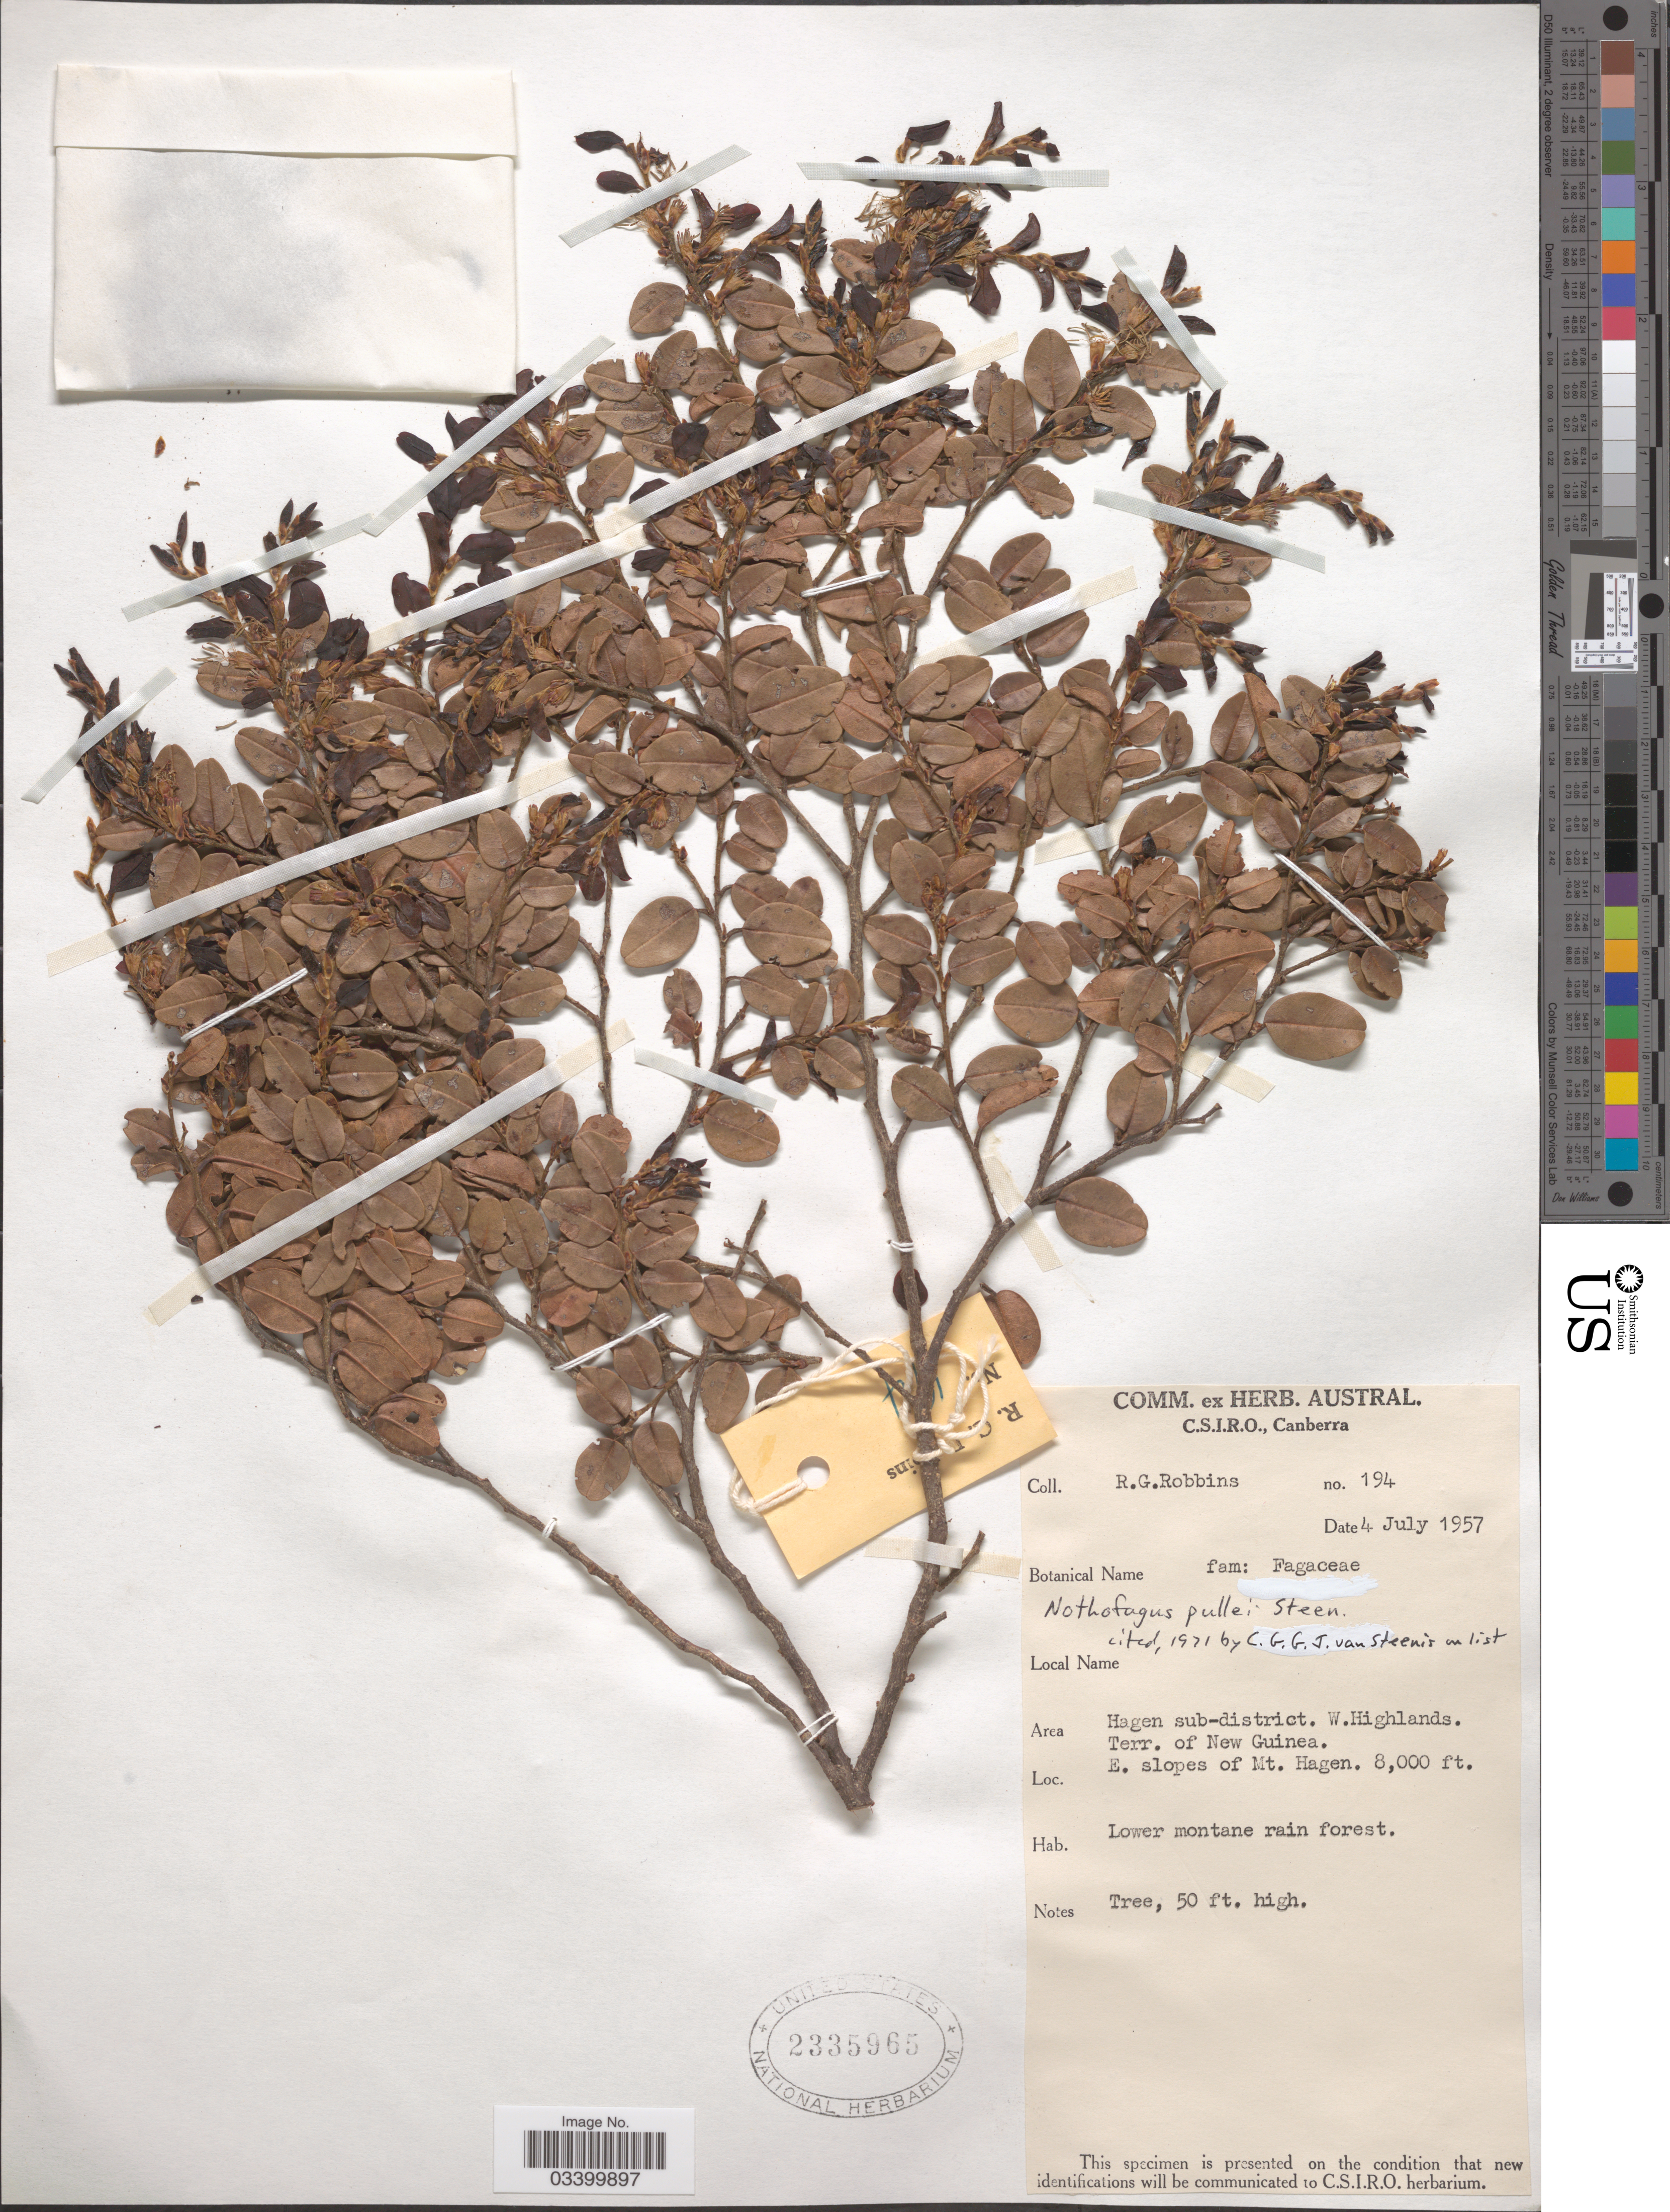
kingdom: Plantae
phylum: Tracheophyta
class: Magnoliopsida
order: Fagales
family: Nothofagaceae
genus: Nothofagus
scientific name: Nothofagus pullei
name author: Steenis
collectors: R. Robbins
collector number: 194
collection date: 1957-07-04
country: Papua New Guinea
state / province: Western Highlands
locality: Hagen sub-district. W.Highlands. Terr. of New Guinea. E. slopes of Mt. Hagen.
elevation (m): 2438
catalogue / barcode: US 2335965